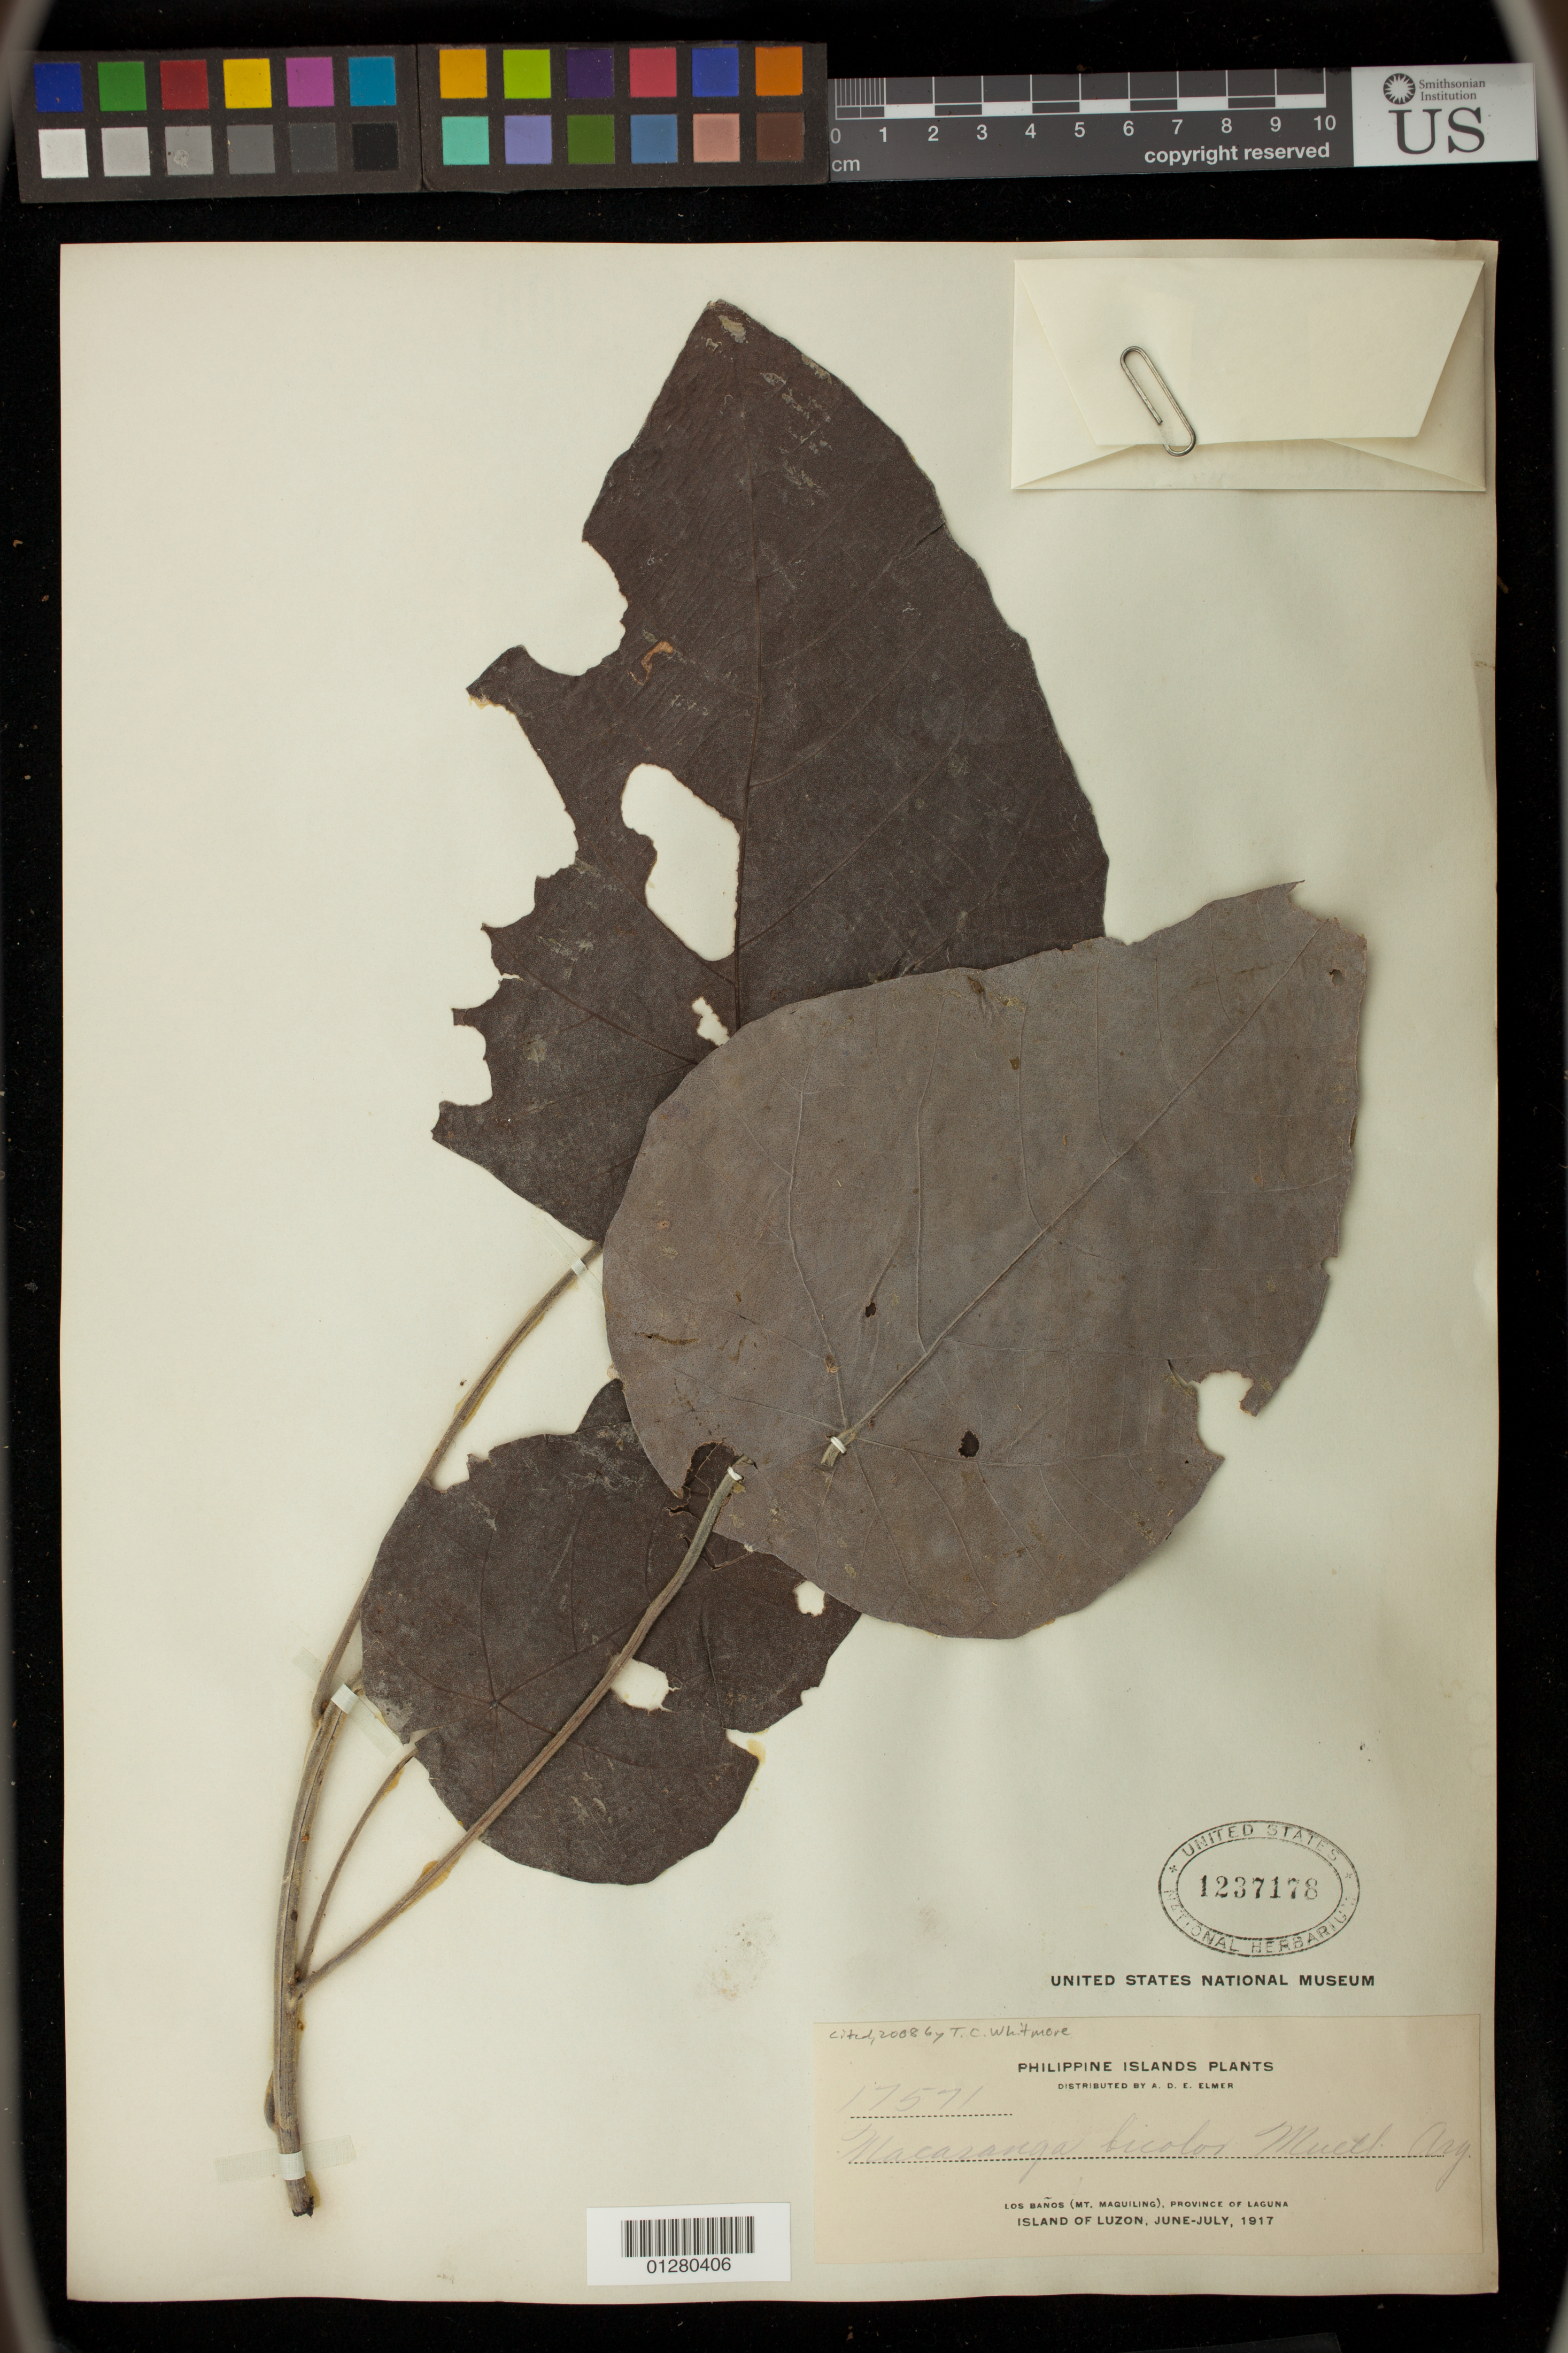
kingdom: Plantae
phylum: Tracheophyta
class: Magnoliopsida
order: Malpighiales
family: Euphorbiaceae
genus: Macaranga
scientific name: Macaranga bicolor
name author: Müll. Arg.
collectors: A. D. E. Elmer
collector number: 17571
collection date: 1917-06/1917-07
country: Philippines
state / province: Calabarzon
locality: Los Banos (Mt. Maquiling) Province of Laguna Island of Luzon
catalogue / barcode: US 1237178